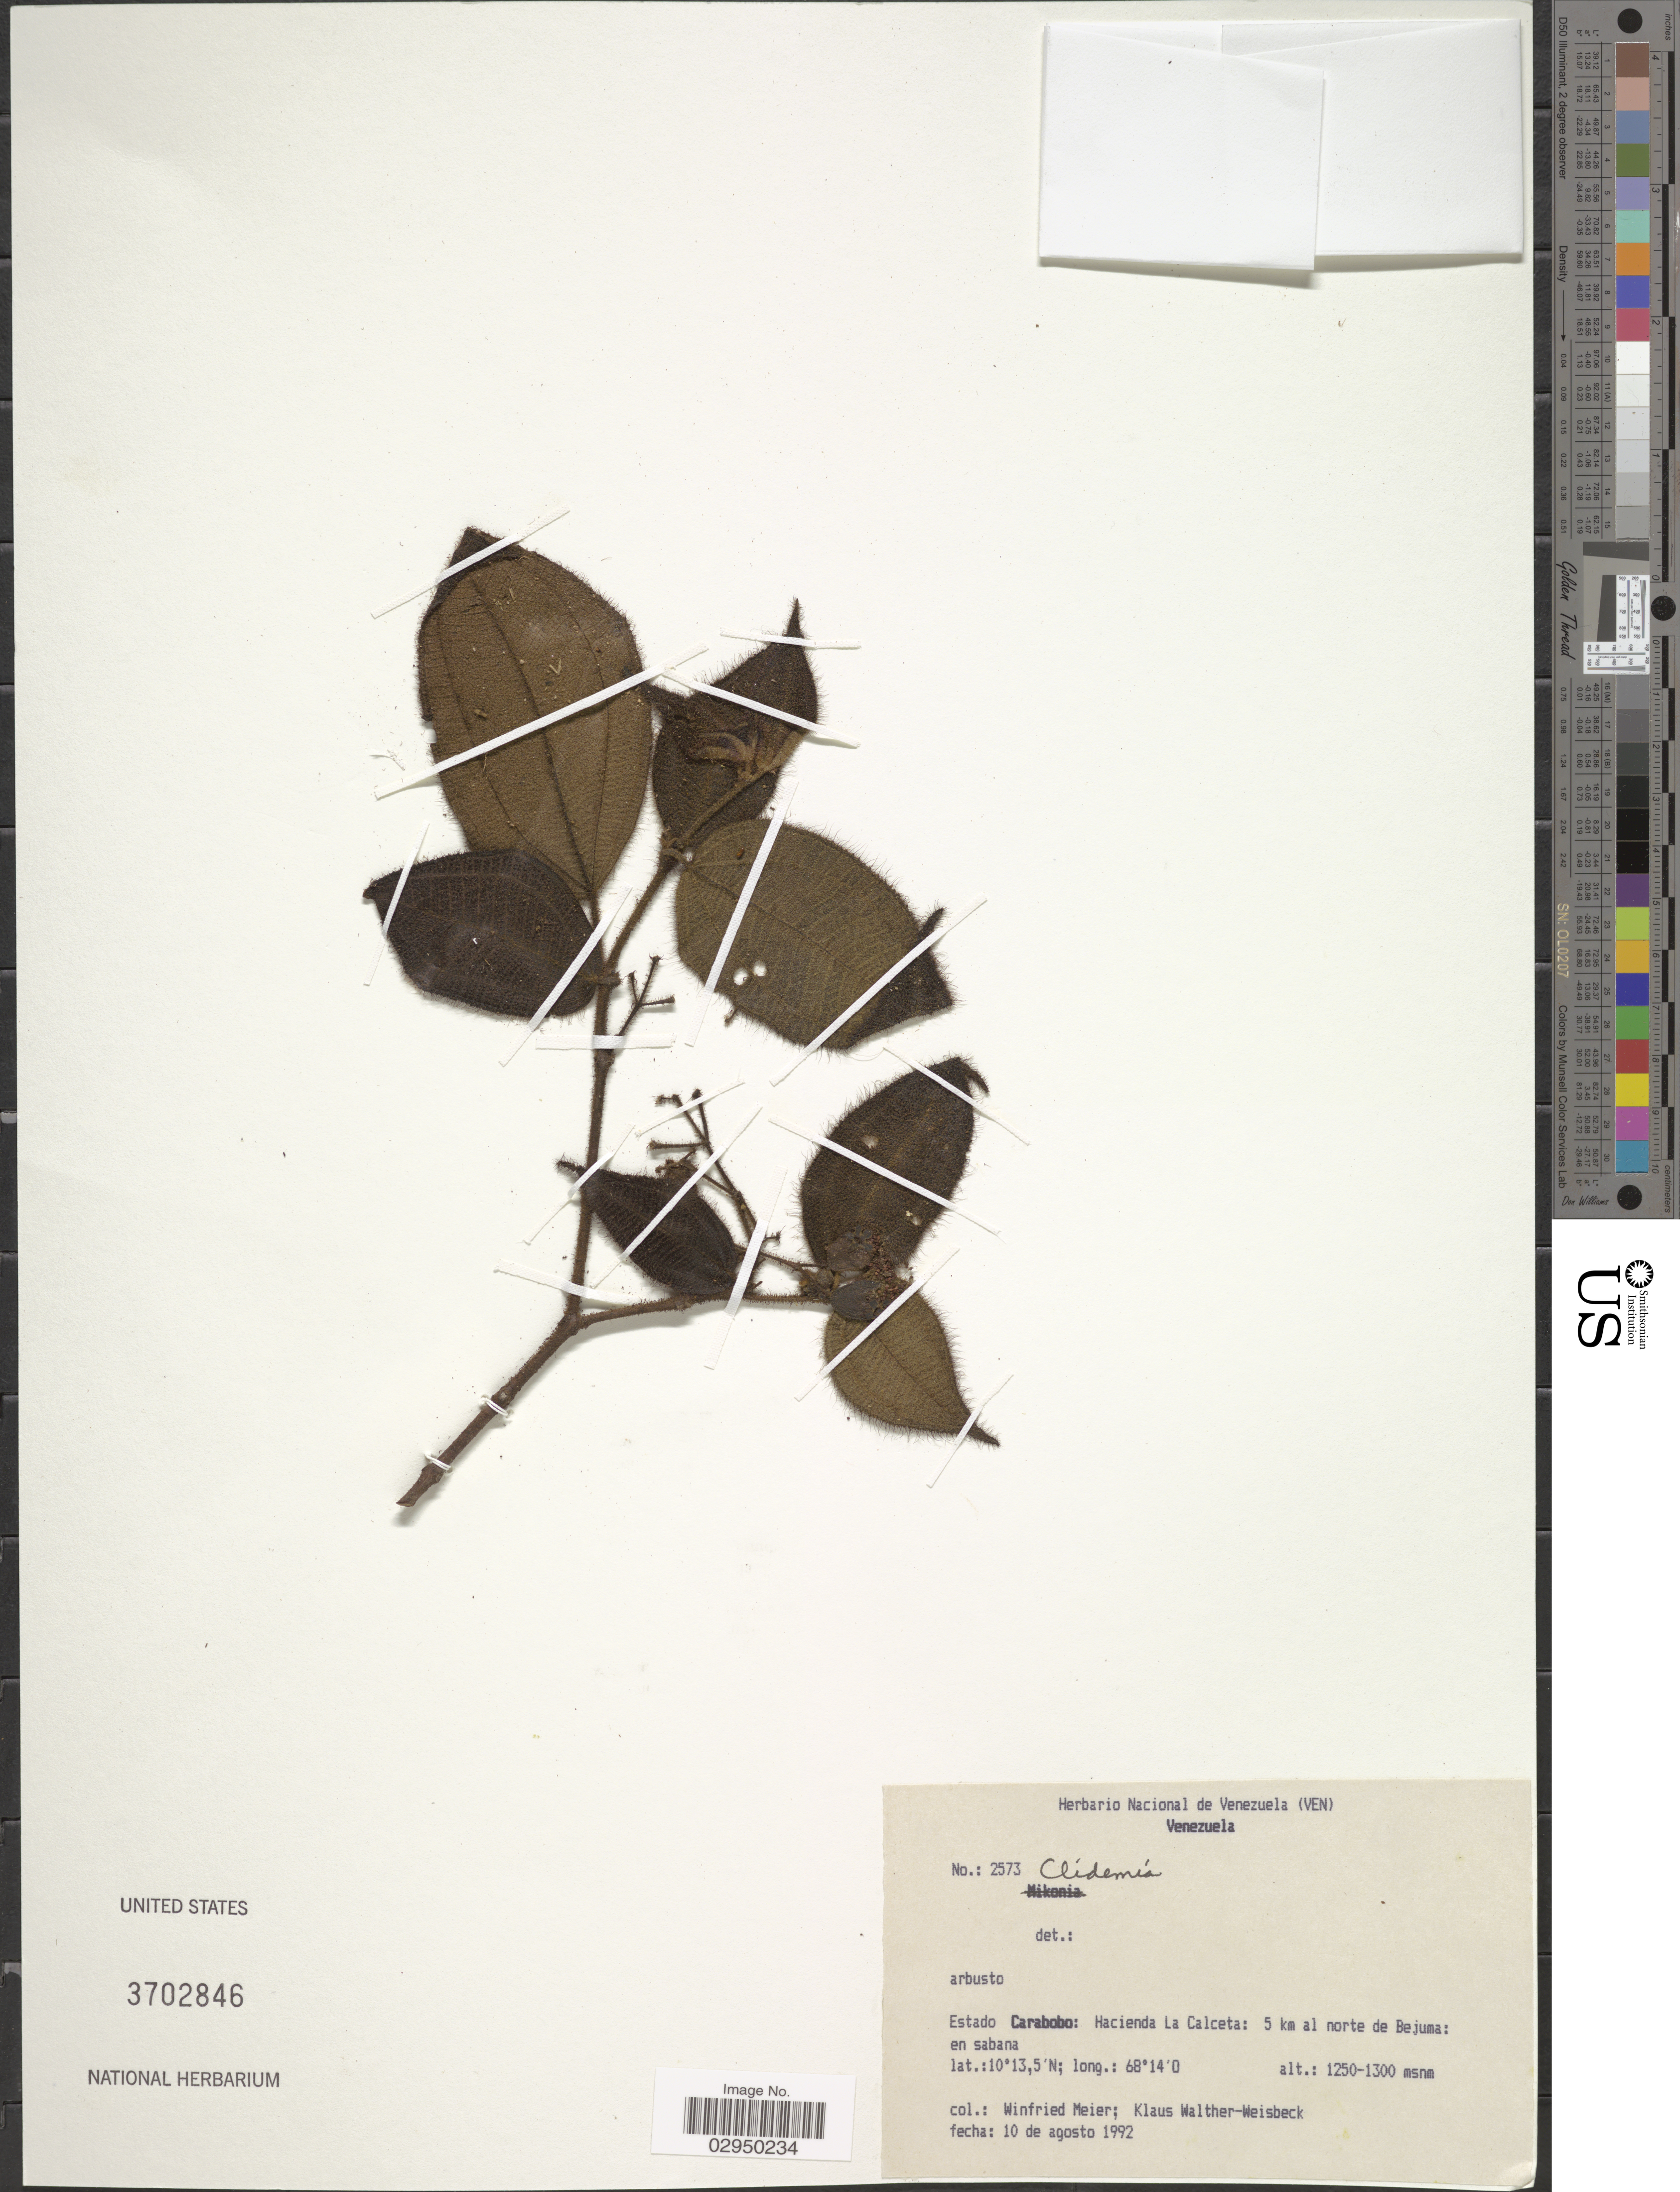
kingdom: Plantae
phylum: Tracheophyta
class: Magnoliopsida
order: Myrtales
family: Melastomataceae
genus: Miconia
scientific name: Miconia fenestrata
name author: (Benth.) Michelang.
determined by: Ferreira-Alves, R.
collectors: W. Meier & K. Walther-Weisbeck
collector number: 2573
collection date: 1992-08-10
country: Venezuela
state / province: Carabobo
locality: Hacienda La Calceta: 5 km al norte de Bejuma: en sabana.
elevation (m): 1250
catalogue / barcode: US 3702846